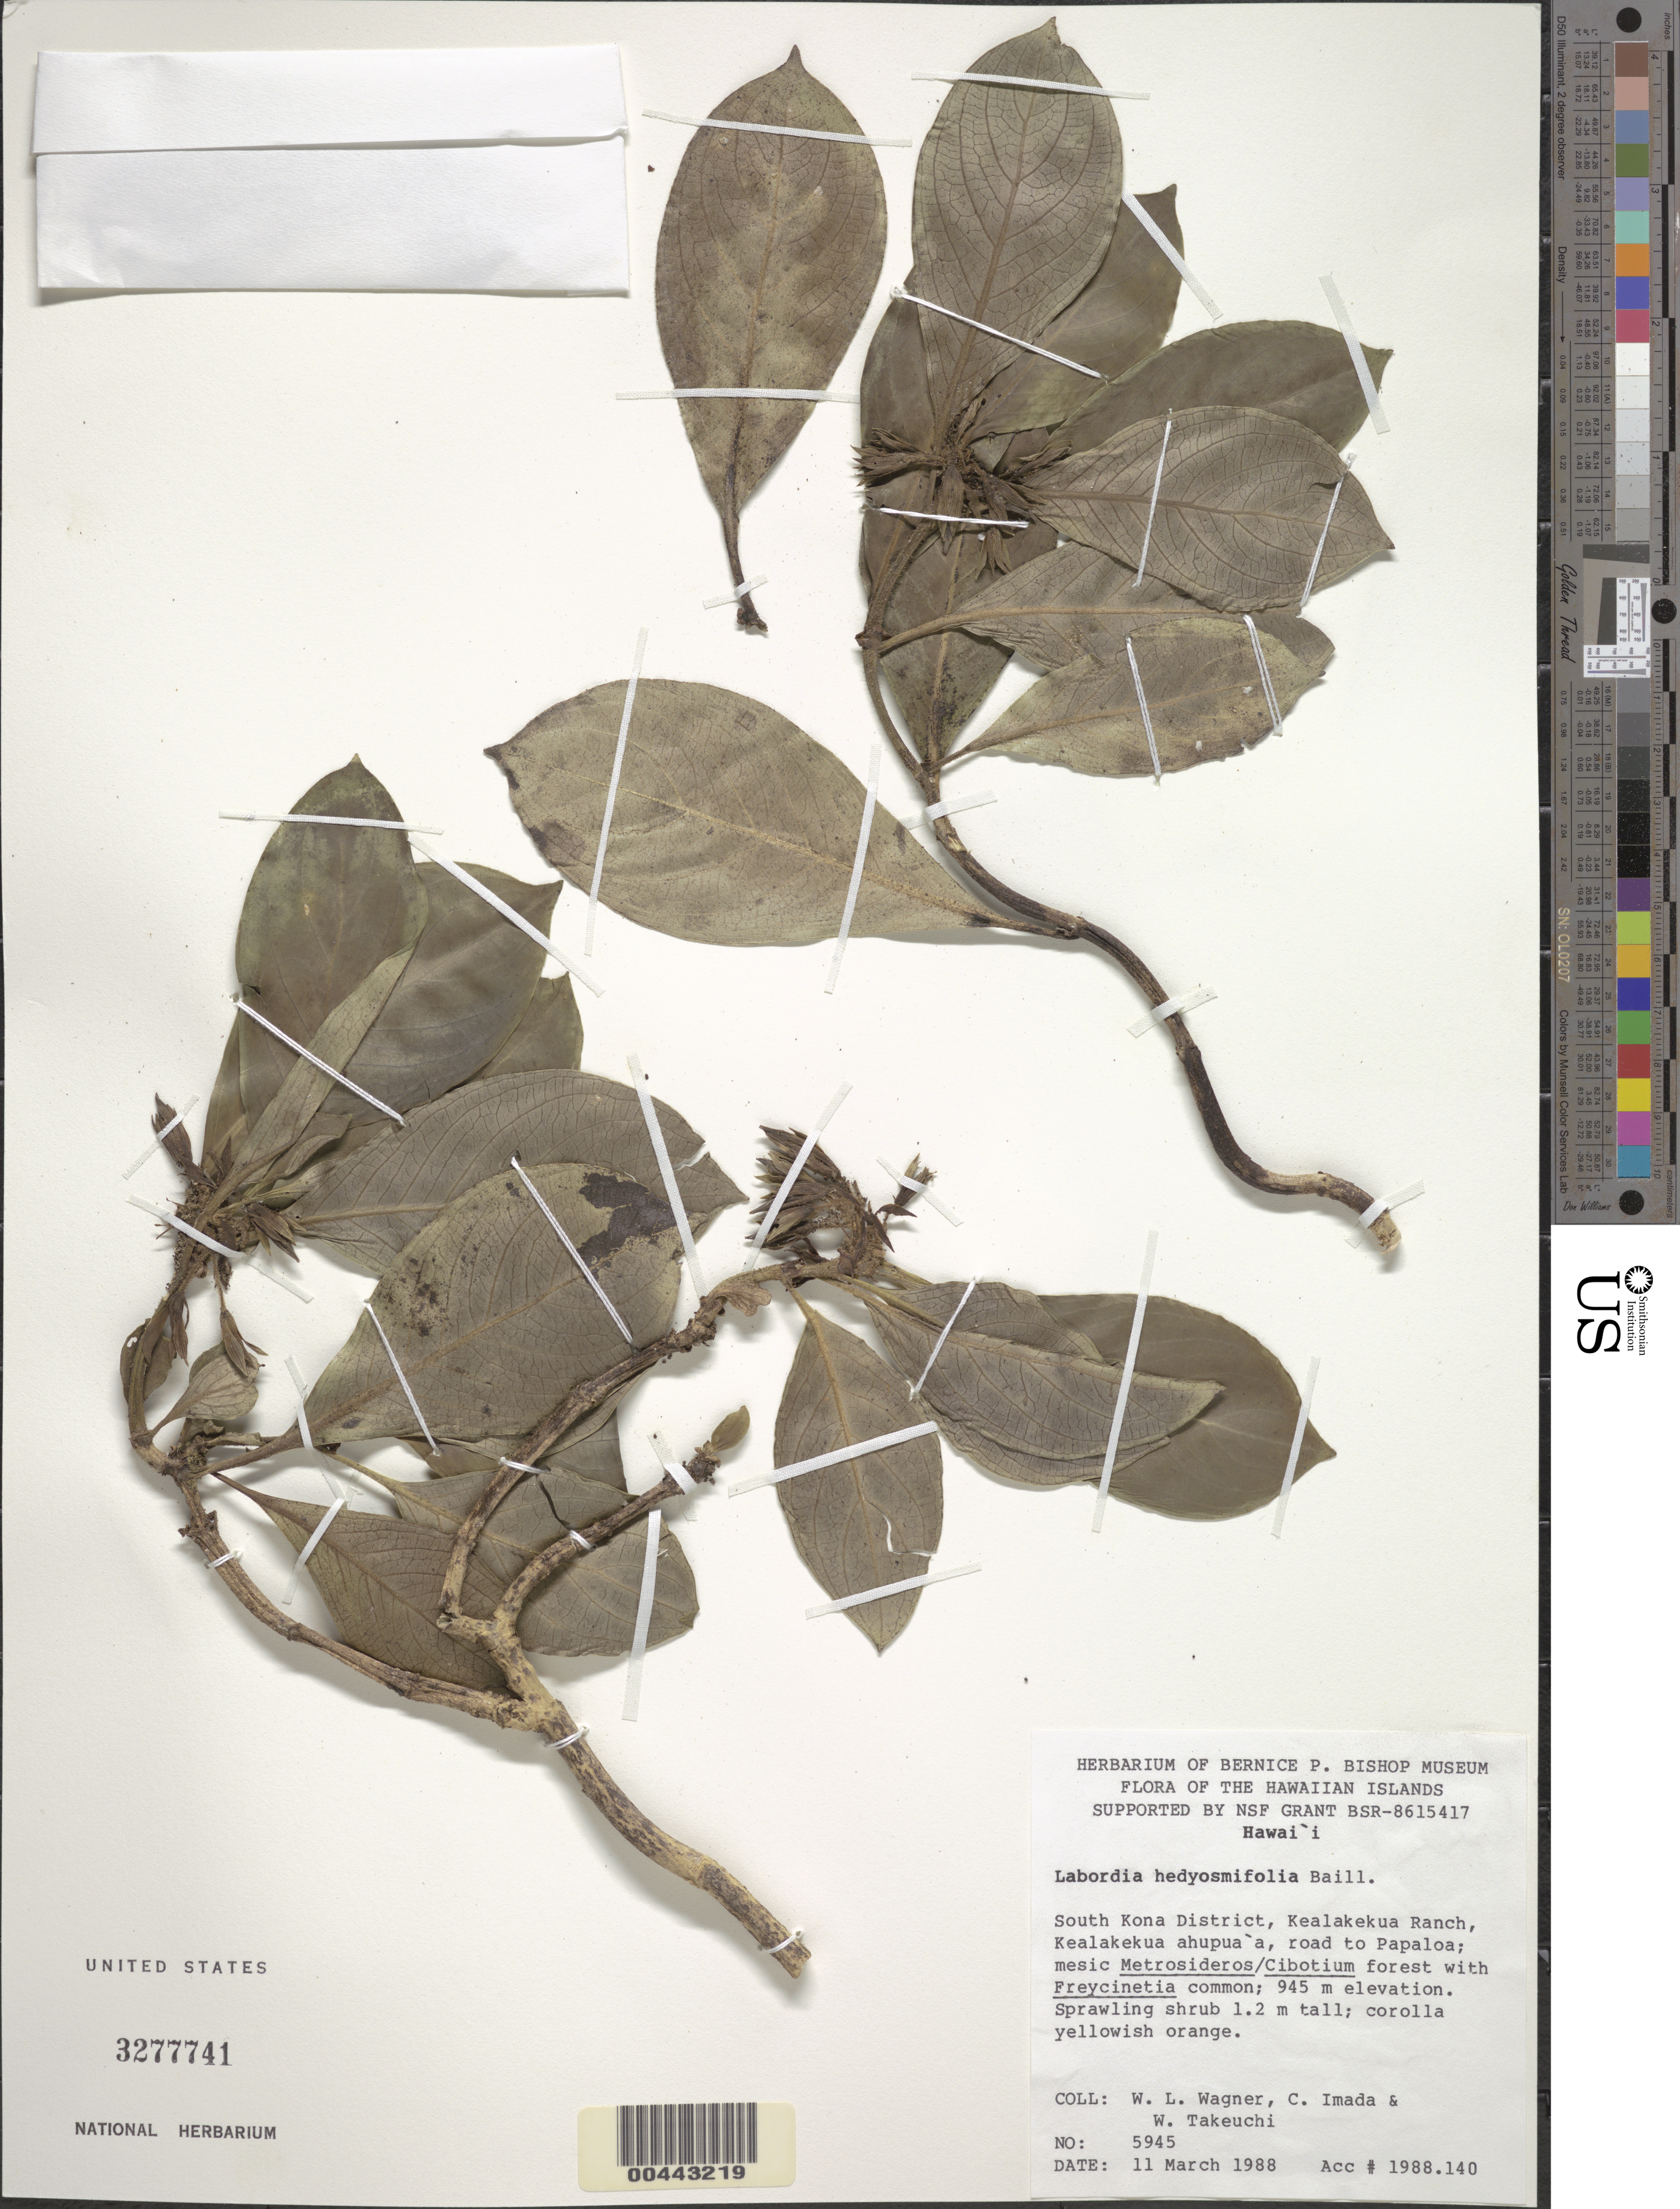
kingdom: Plantae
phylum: Tracheophyta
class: Magnoliopsida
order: Gentianales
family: Loganiaceae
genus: Geniostoma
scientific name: Geniostoma hedyosmifolium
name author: (Baill.) Byng & Christenh.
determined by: Wagner, W. L., (BOT), Smithsonian Institution - National Museum of Natural History (UNITED STATES)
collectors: W. L. Wagner, C. Imada & W. N. Takeuchi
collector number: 5945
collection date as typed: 11 Mar 1988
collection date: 1988-03-11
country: United States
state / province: Hawaii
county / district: Hawaii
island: Hawaii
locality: South Kona District, Kealakekua Ranch, Kealakekua ahupua'a, road to Papaloa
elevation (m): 945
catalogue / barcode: US 3277741